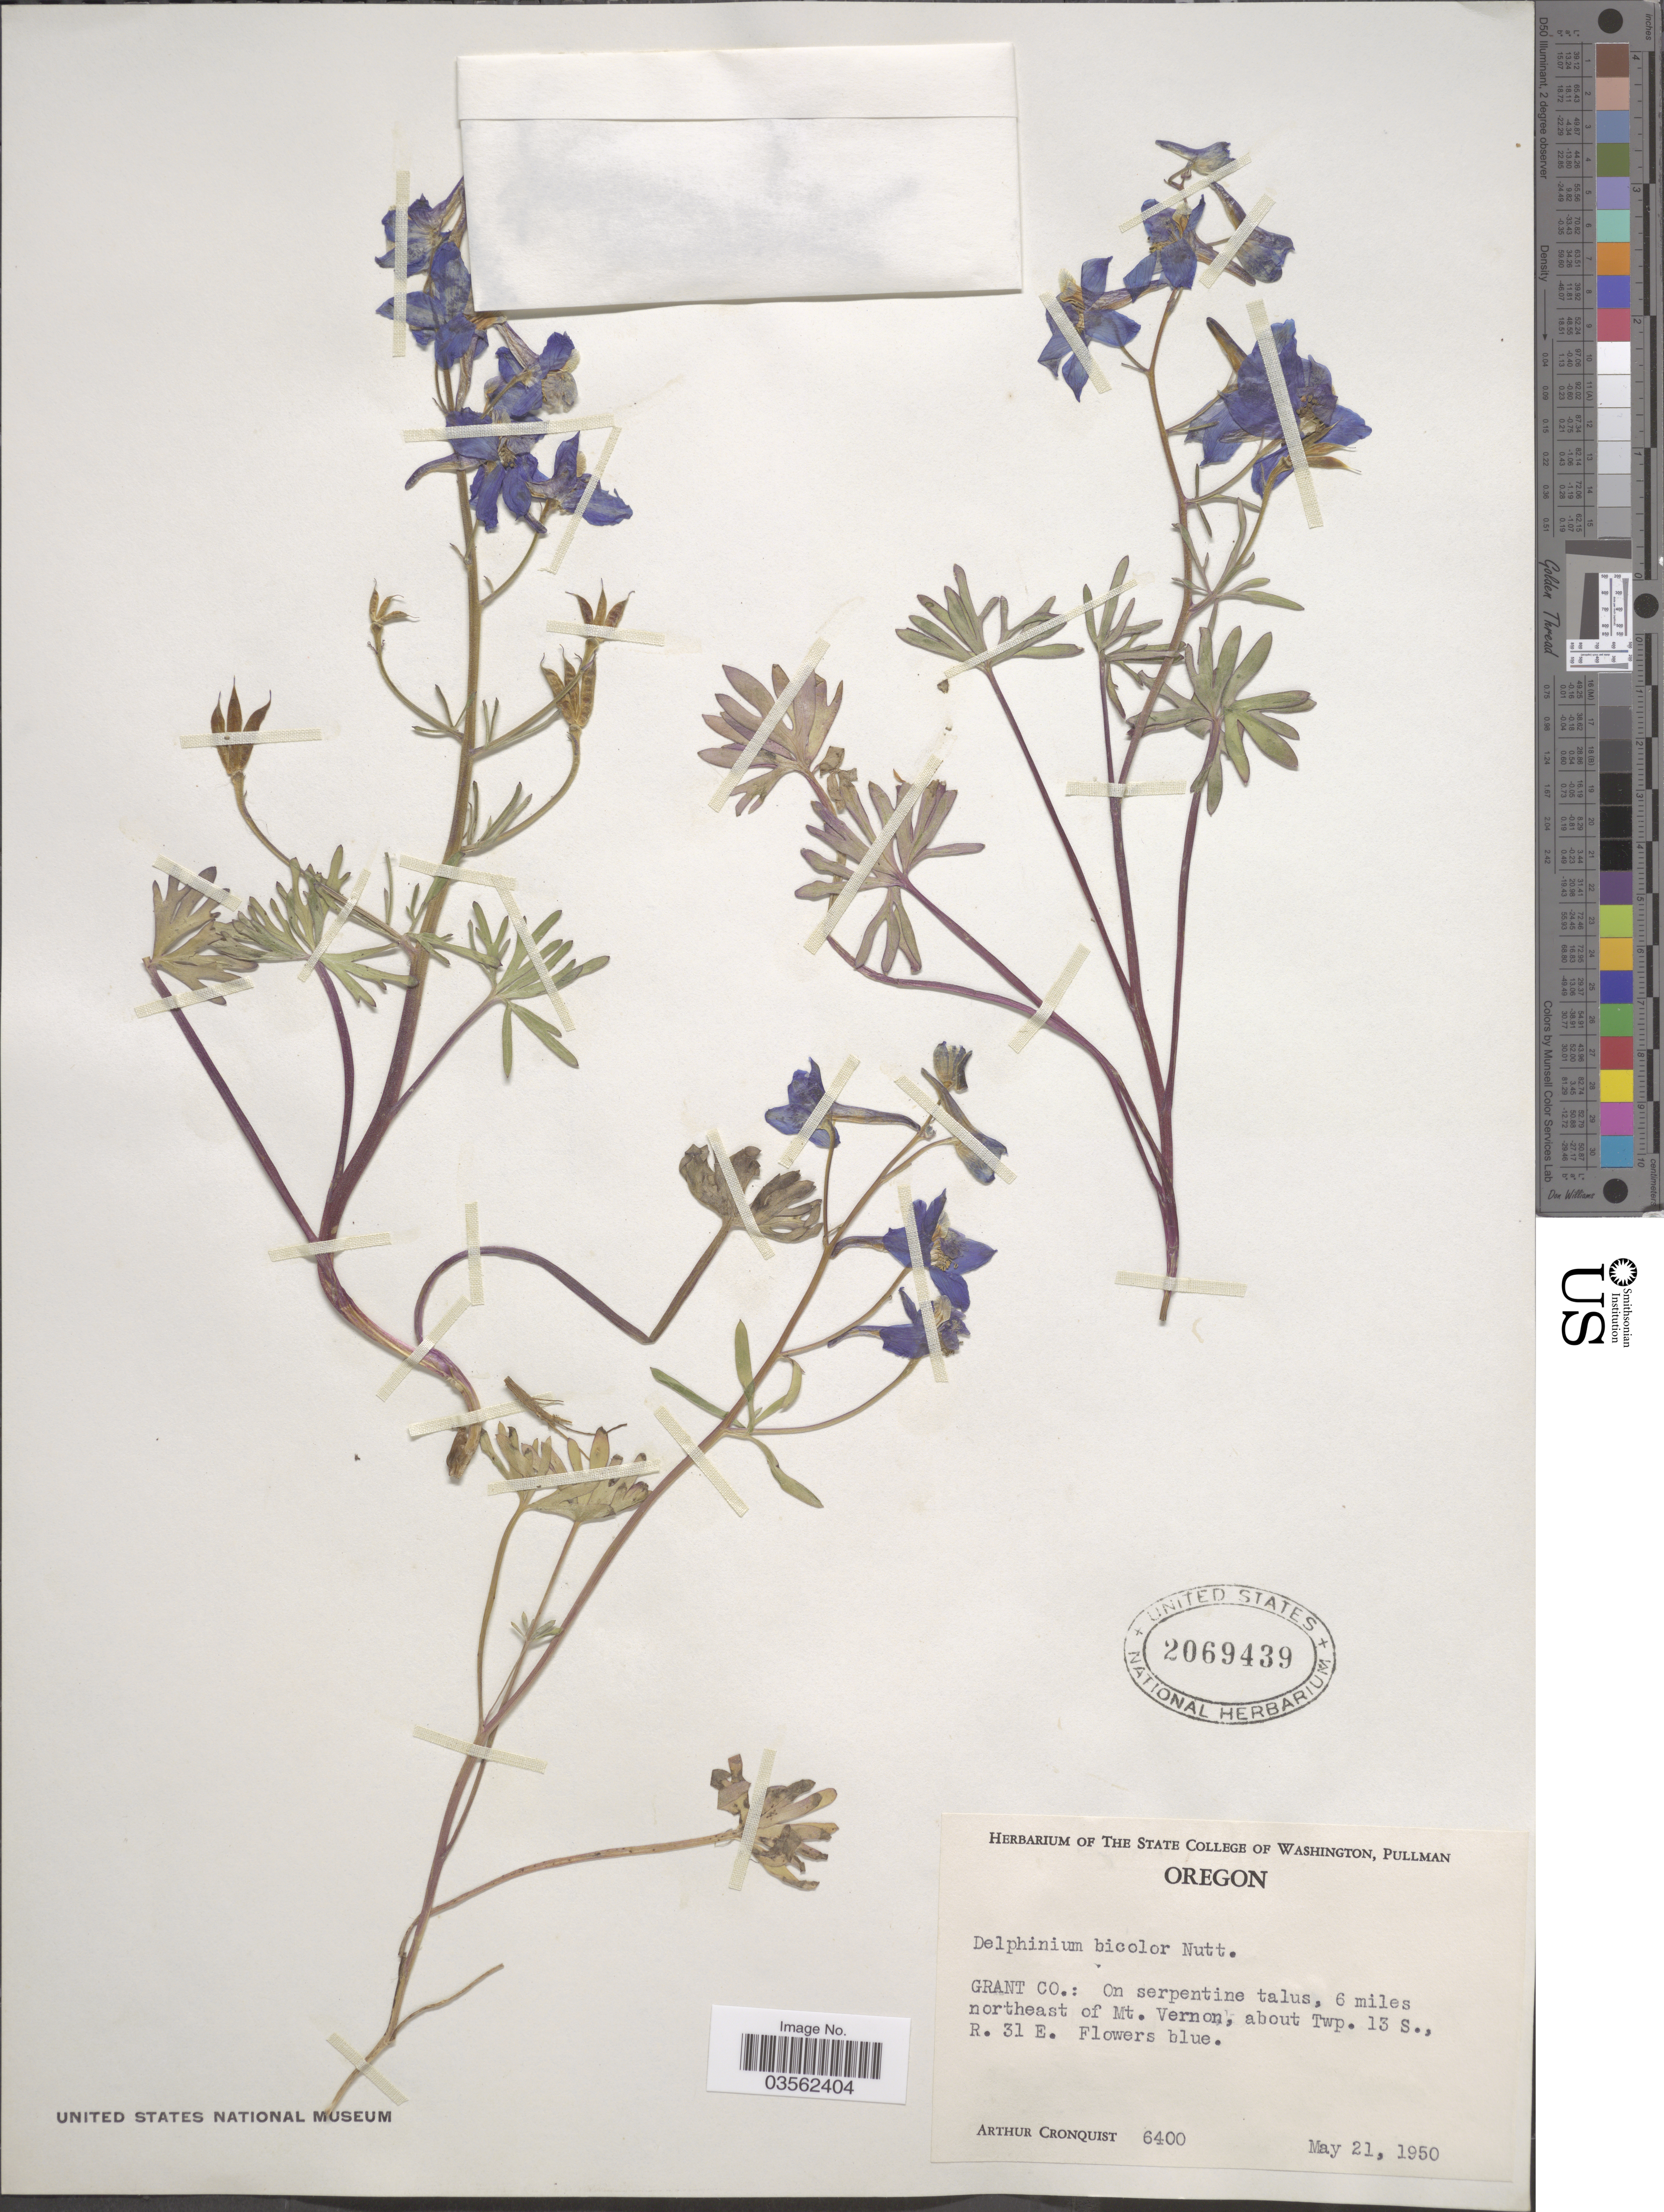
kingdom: Plantae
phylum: Tracheophyta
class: Magnoliopsida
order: Ranunculales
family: Ranunculaceae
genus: Delphinium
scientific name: Delphinium bicolor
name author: Nutt.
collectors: A. J. Cronquist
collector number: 6400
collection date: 1950-05-21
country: United States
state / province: Oregon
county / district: Grant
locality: Grant Co.: 6 miles northeast of Mt. Vernon, about Twp. 13 S., R. 31 E.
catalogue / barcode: US 2069439